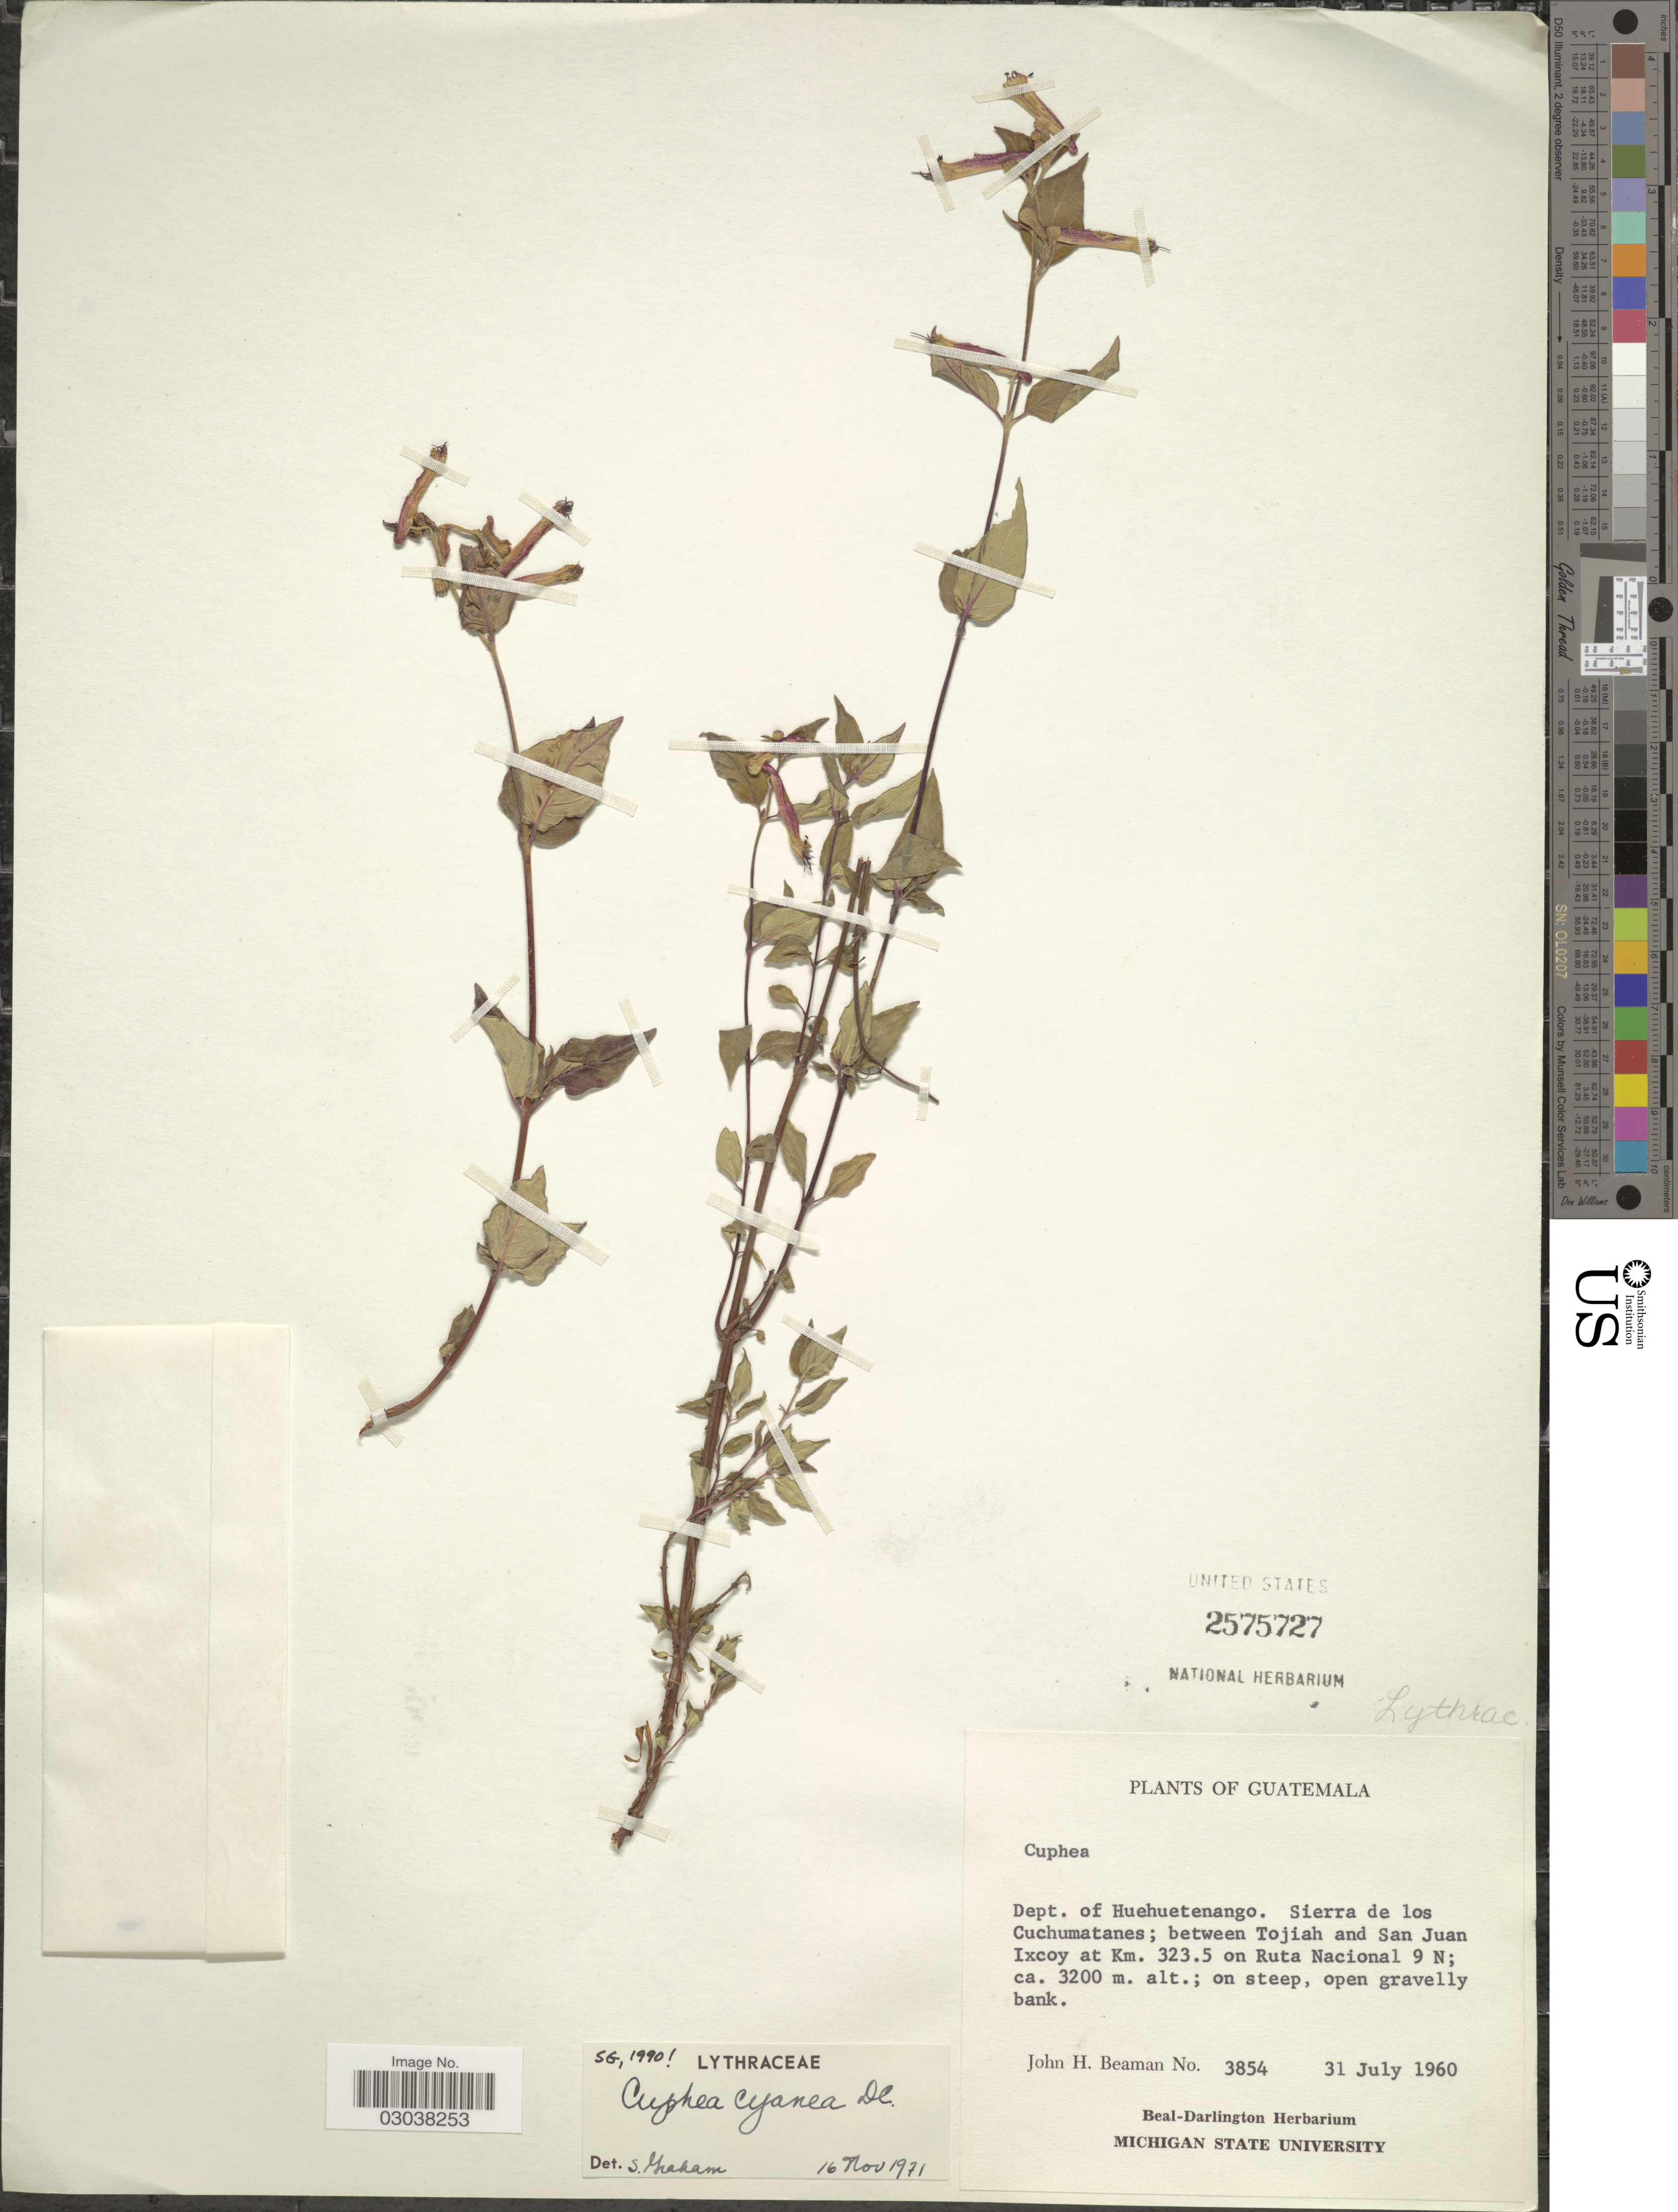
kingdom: Plantae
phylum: Tracheophyta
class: Magnoliopsida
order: Myrtales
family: Lythraceae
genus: Cuphea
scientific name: Cuphea cyanea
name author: DC.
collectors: J. H. Beaman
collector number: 3854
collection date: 1960-07-31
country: Guatemala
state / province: Huehuetenango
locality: Dept. of Huehuetenango. Sierra de los Cuchumatanes; between Tojiah and San Juan Ixcoy at Km. 323.5 on Ruta Nacional 9 N.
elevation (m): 3200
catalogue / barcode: US 2575727